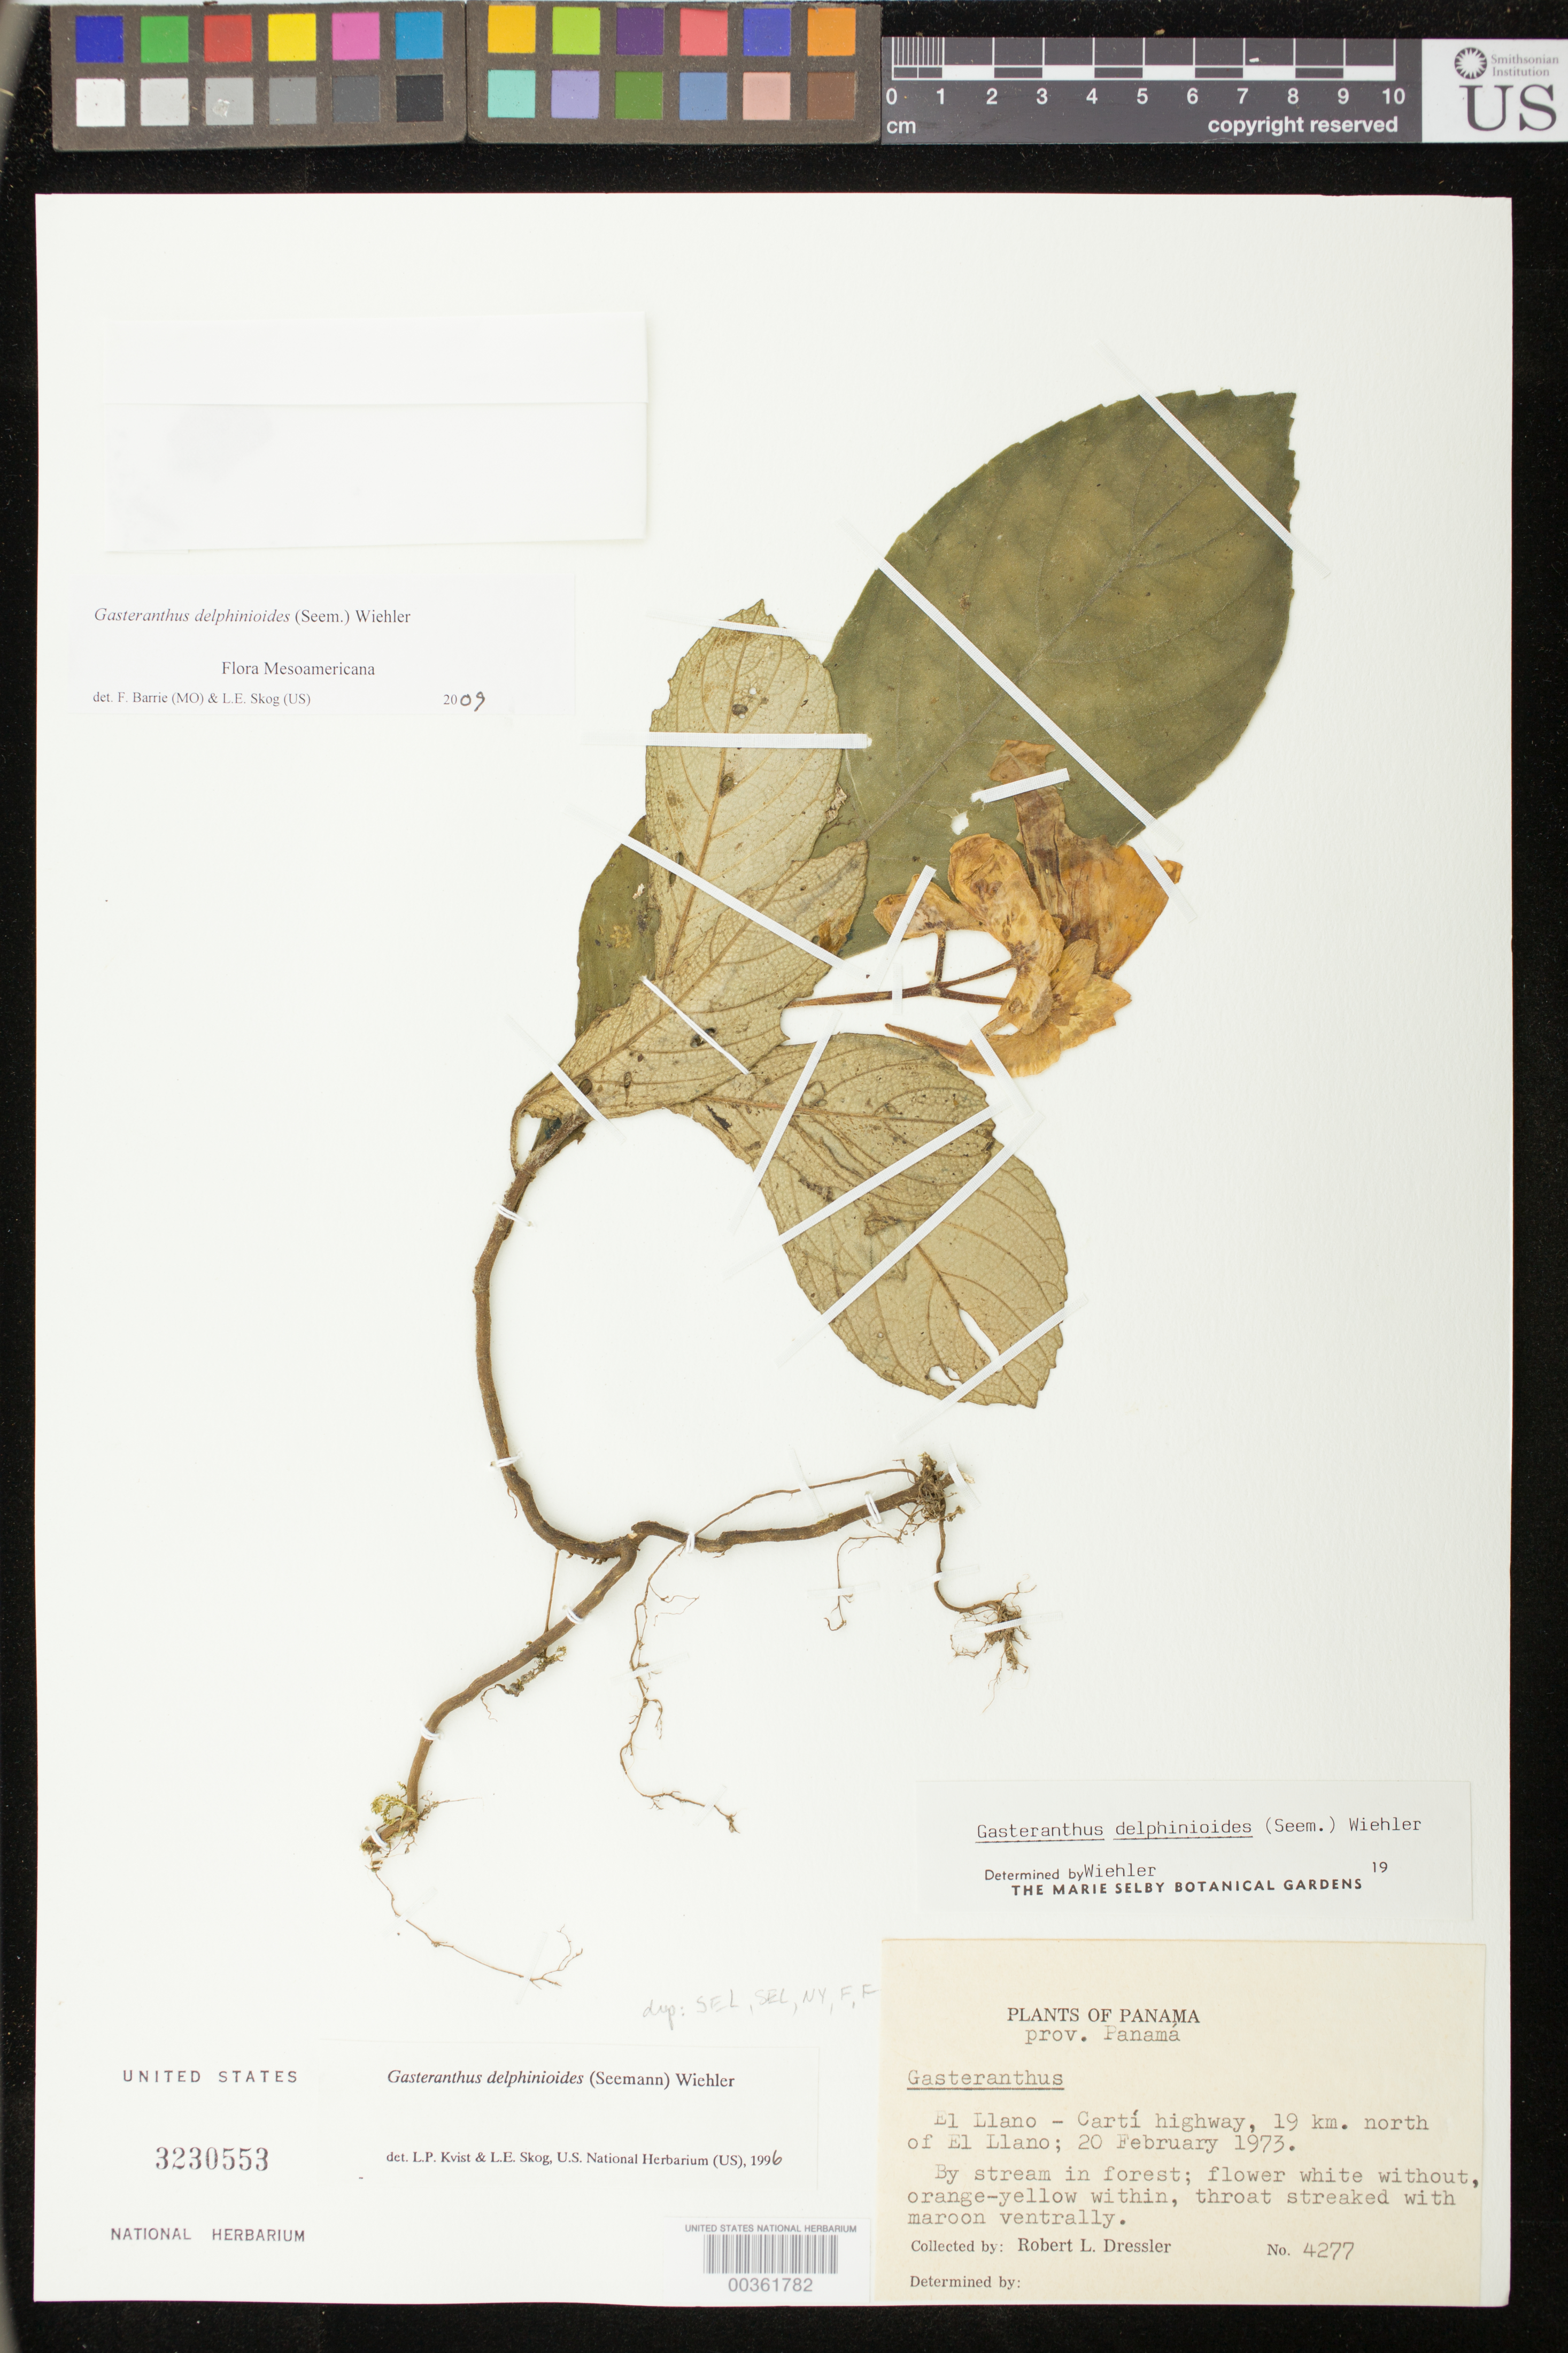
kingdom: Plantae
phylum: Tracheophyta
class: Magnoliopsida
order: Lamiales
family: Gesneriaceae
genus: Gasteranthus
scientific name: Gasteranthus delphinioides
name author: (Seem.) Wiehler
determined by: Skog, Laurence E.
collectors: R. Dressler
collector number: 4277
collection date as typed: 20 Feb 1973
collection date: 1973-02-20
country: Panama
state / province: Panamá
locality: El Llano - Cartí highway, 19 km N of El Llano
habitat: by stream in forest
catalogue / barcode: US 3230553